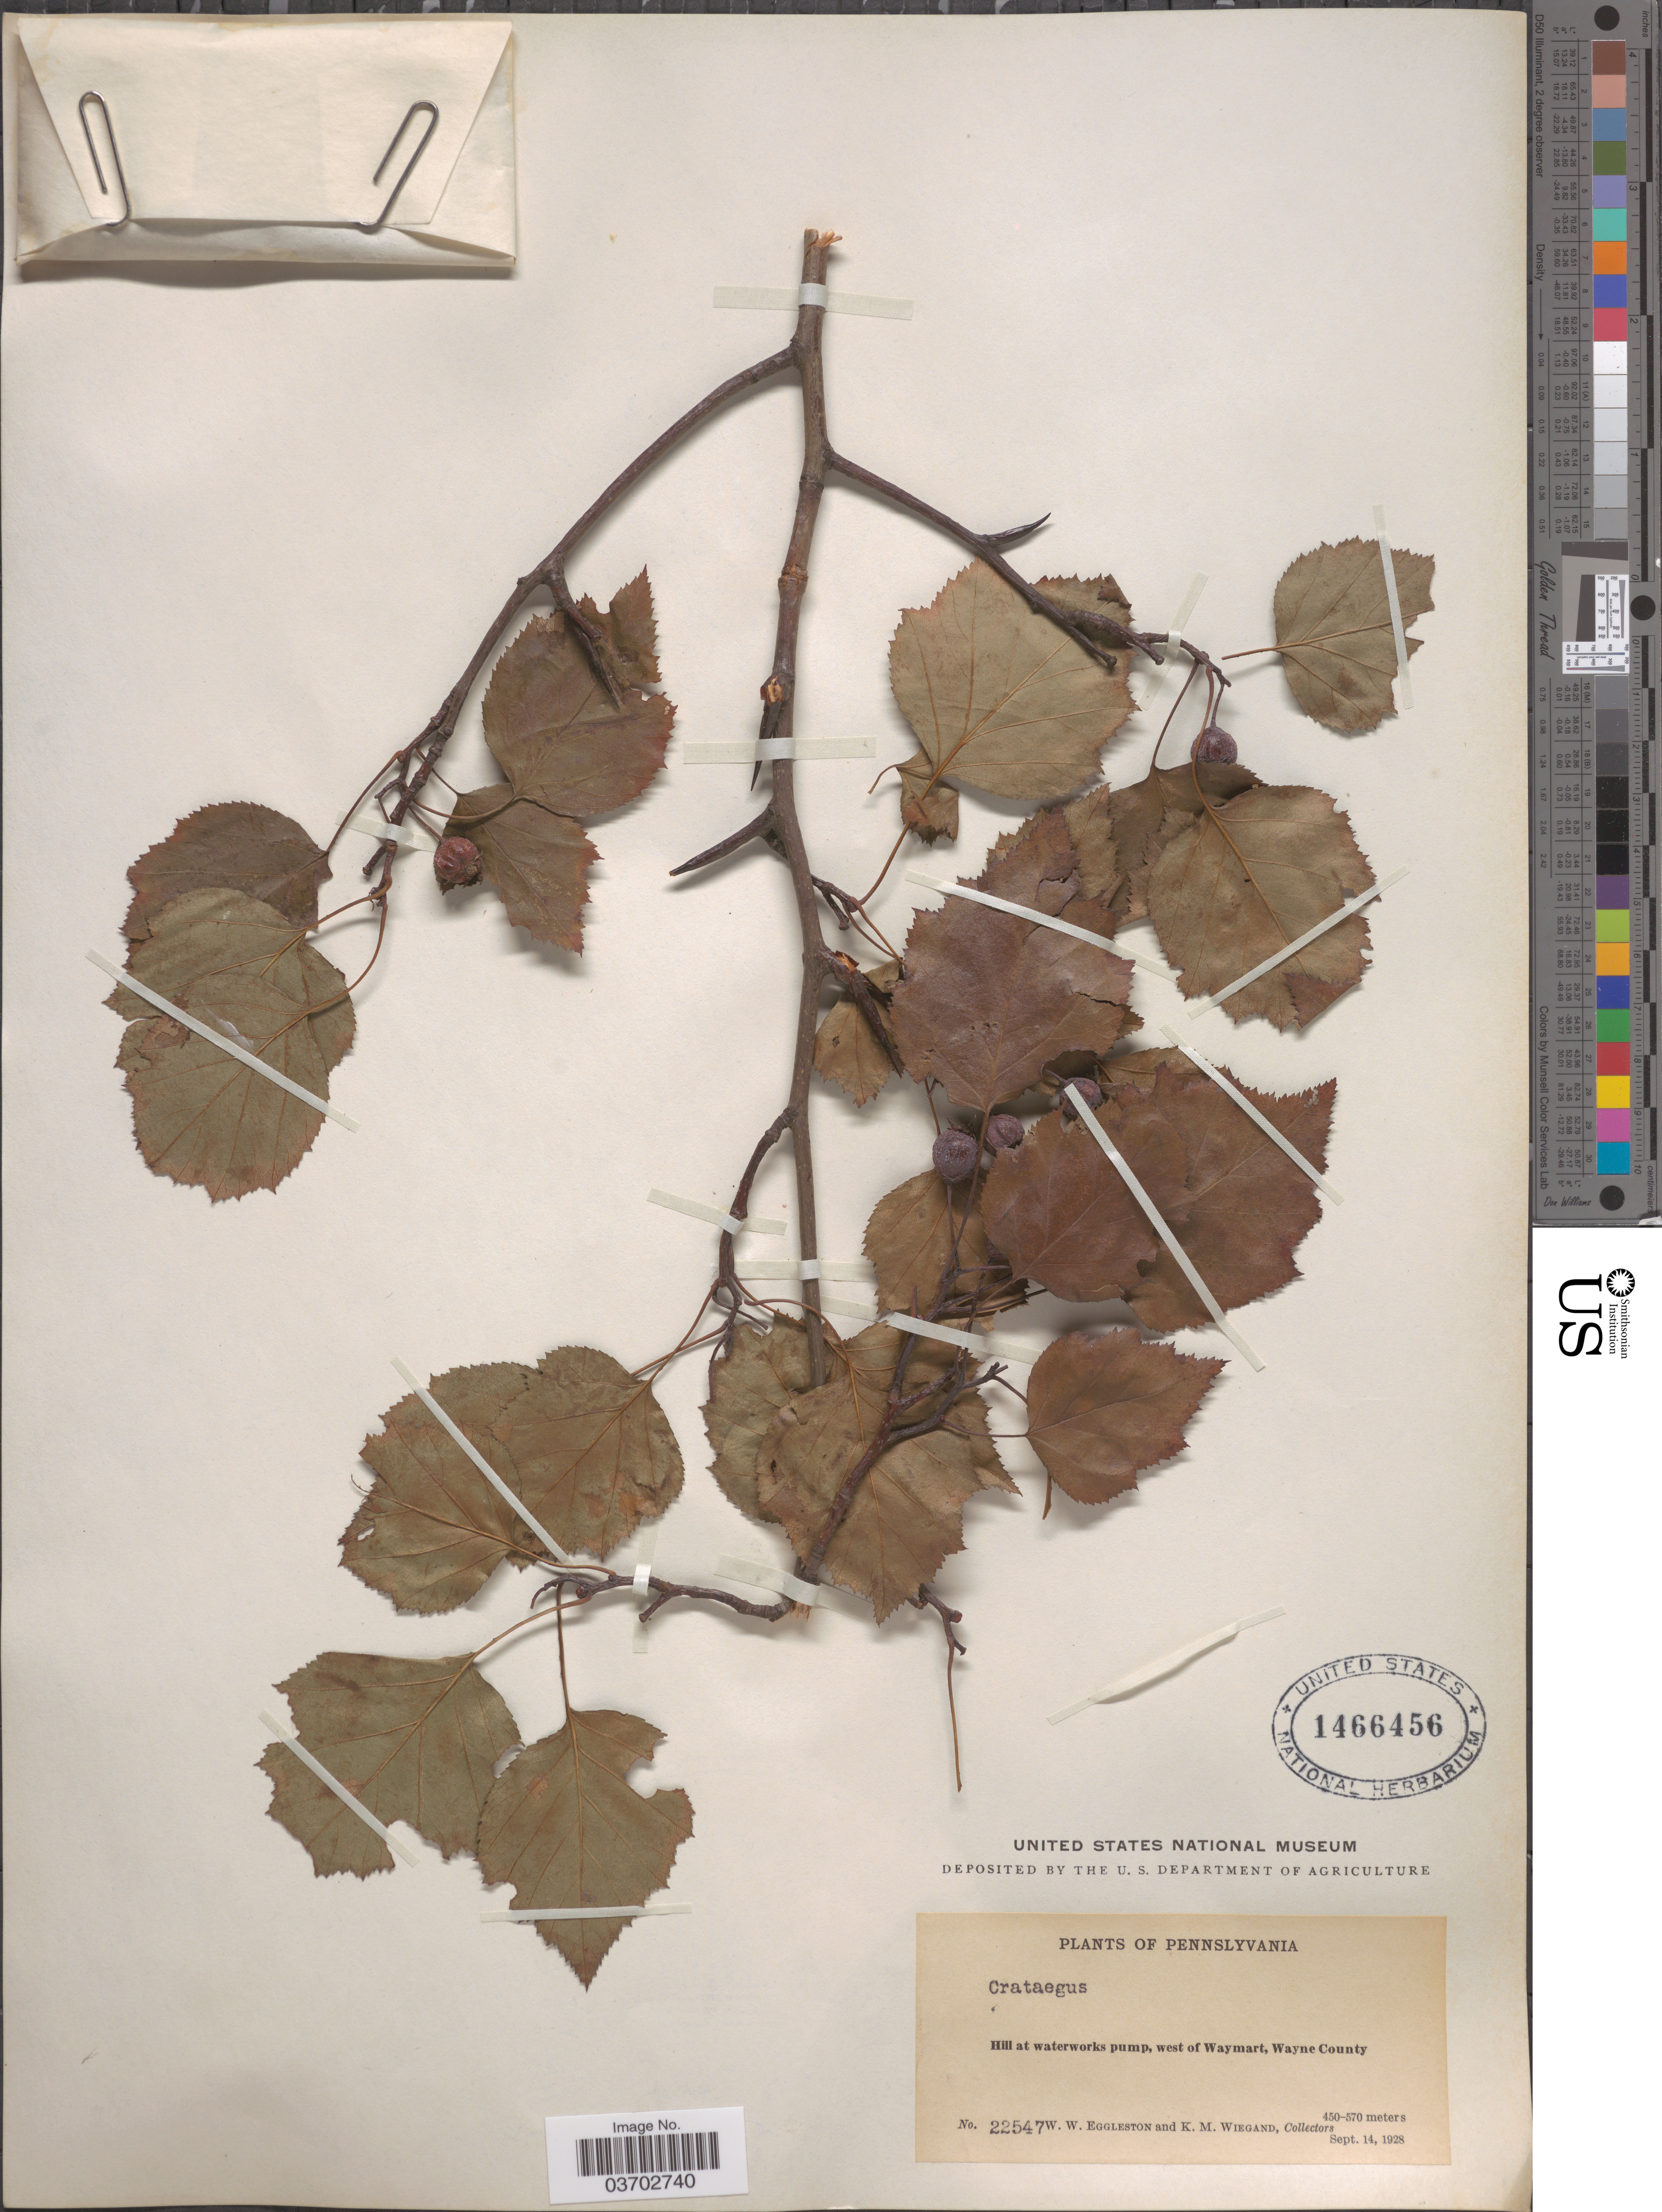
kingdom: Plantae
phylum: Tracheophyta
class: Magnoliopsida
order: Rosales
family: Rosaceae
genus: Crataegus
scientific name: Crataegus sp.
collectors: W. W. Eggleston & K. M. Wiegand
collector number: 22547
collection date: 1928-09-14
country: United States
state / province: Pennsylvania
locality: Hill at waterworks pump, west of Waymart, Wayne County.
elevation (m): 450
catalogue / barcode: US 1466456